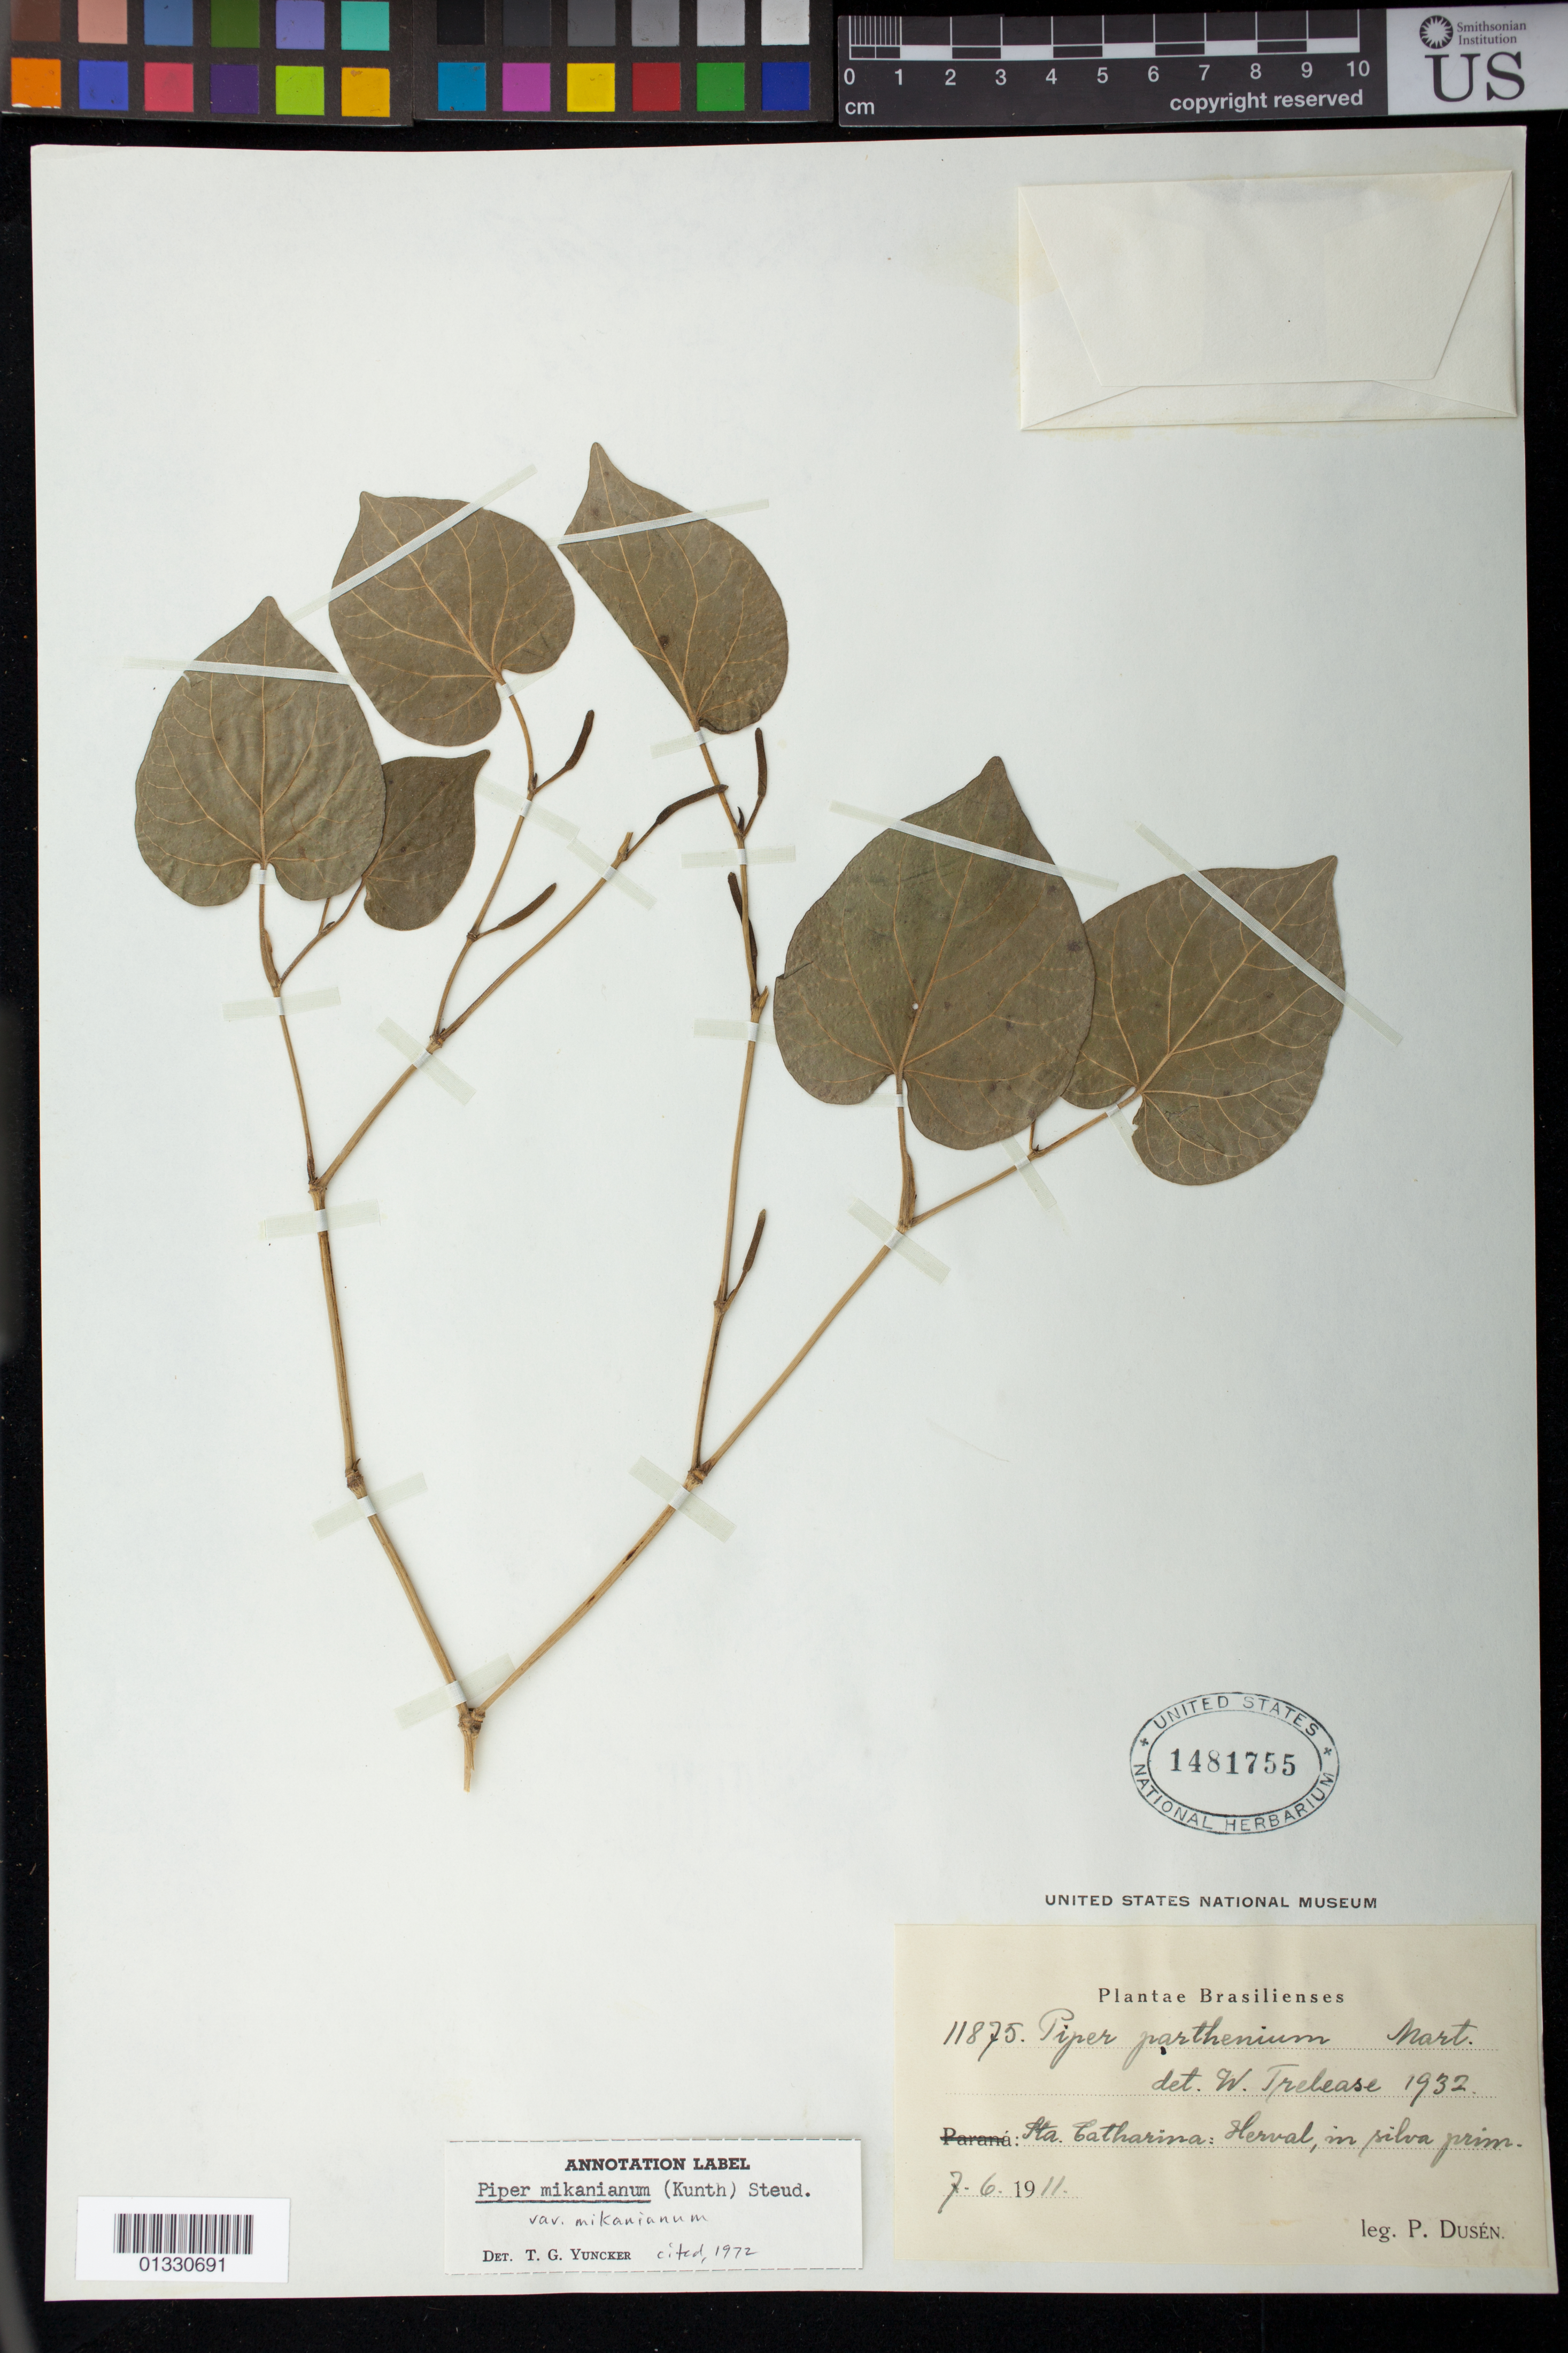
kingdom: Plantae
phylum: Tracheophyta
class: Magnoliopsida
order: Piperales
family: Piperaceae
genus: Piper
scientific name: Piper mikanianum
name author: Kunth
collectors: P. Dusén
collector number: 11875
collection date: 1911-06-07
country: Brazil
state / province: Santa Catarina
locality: Herval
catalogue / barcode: US 1481755